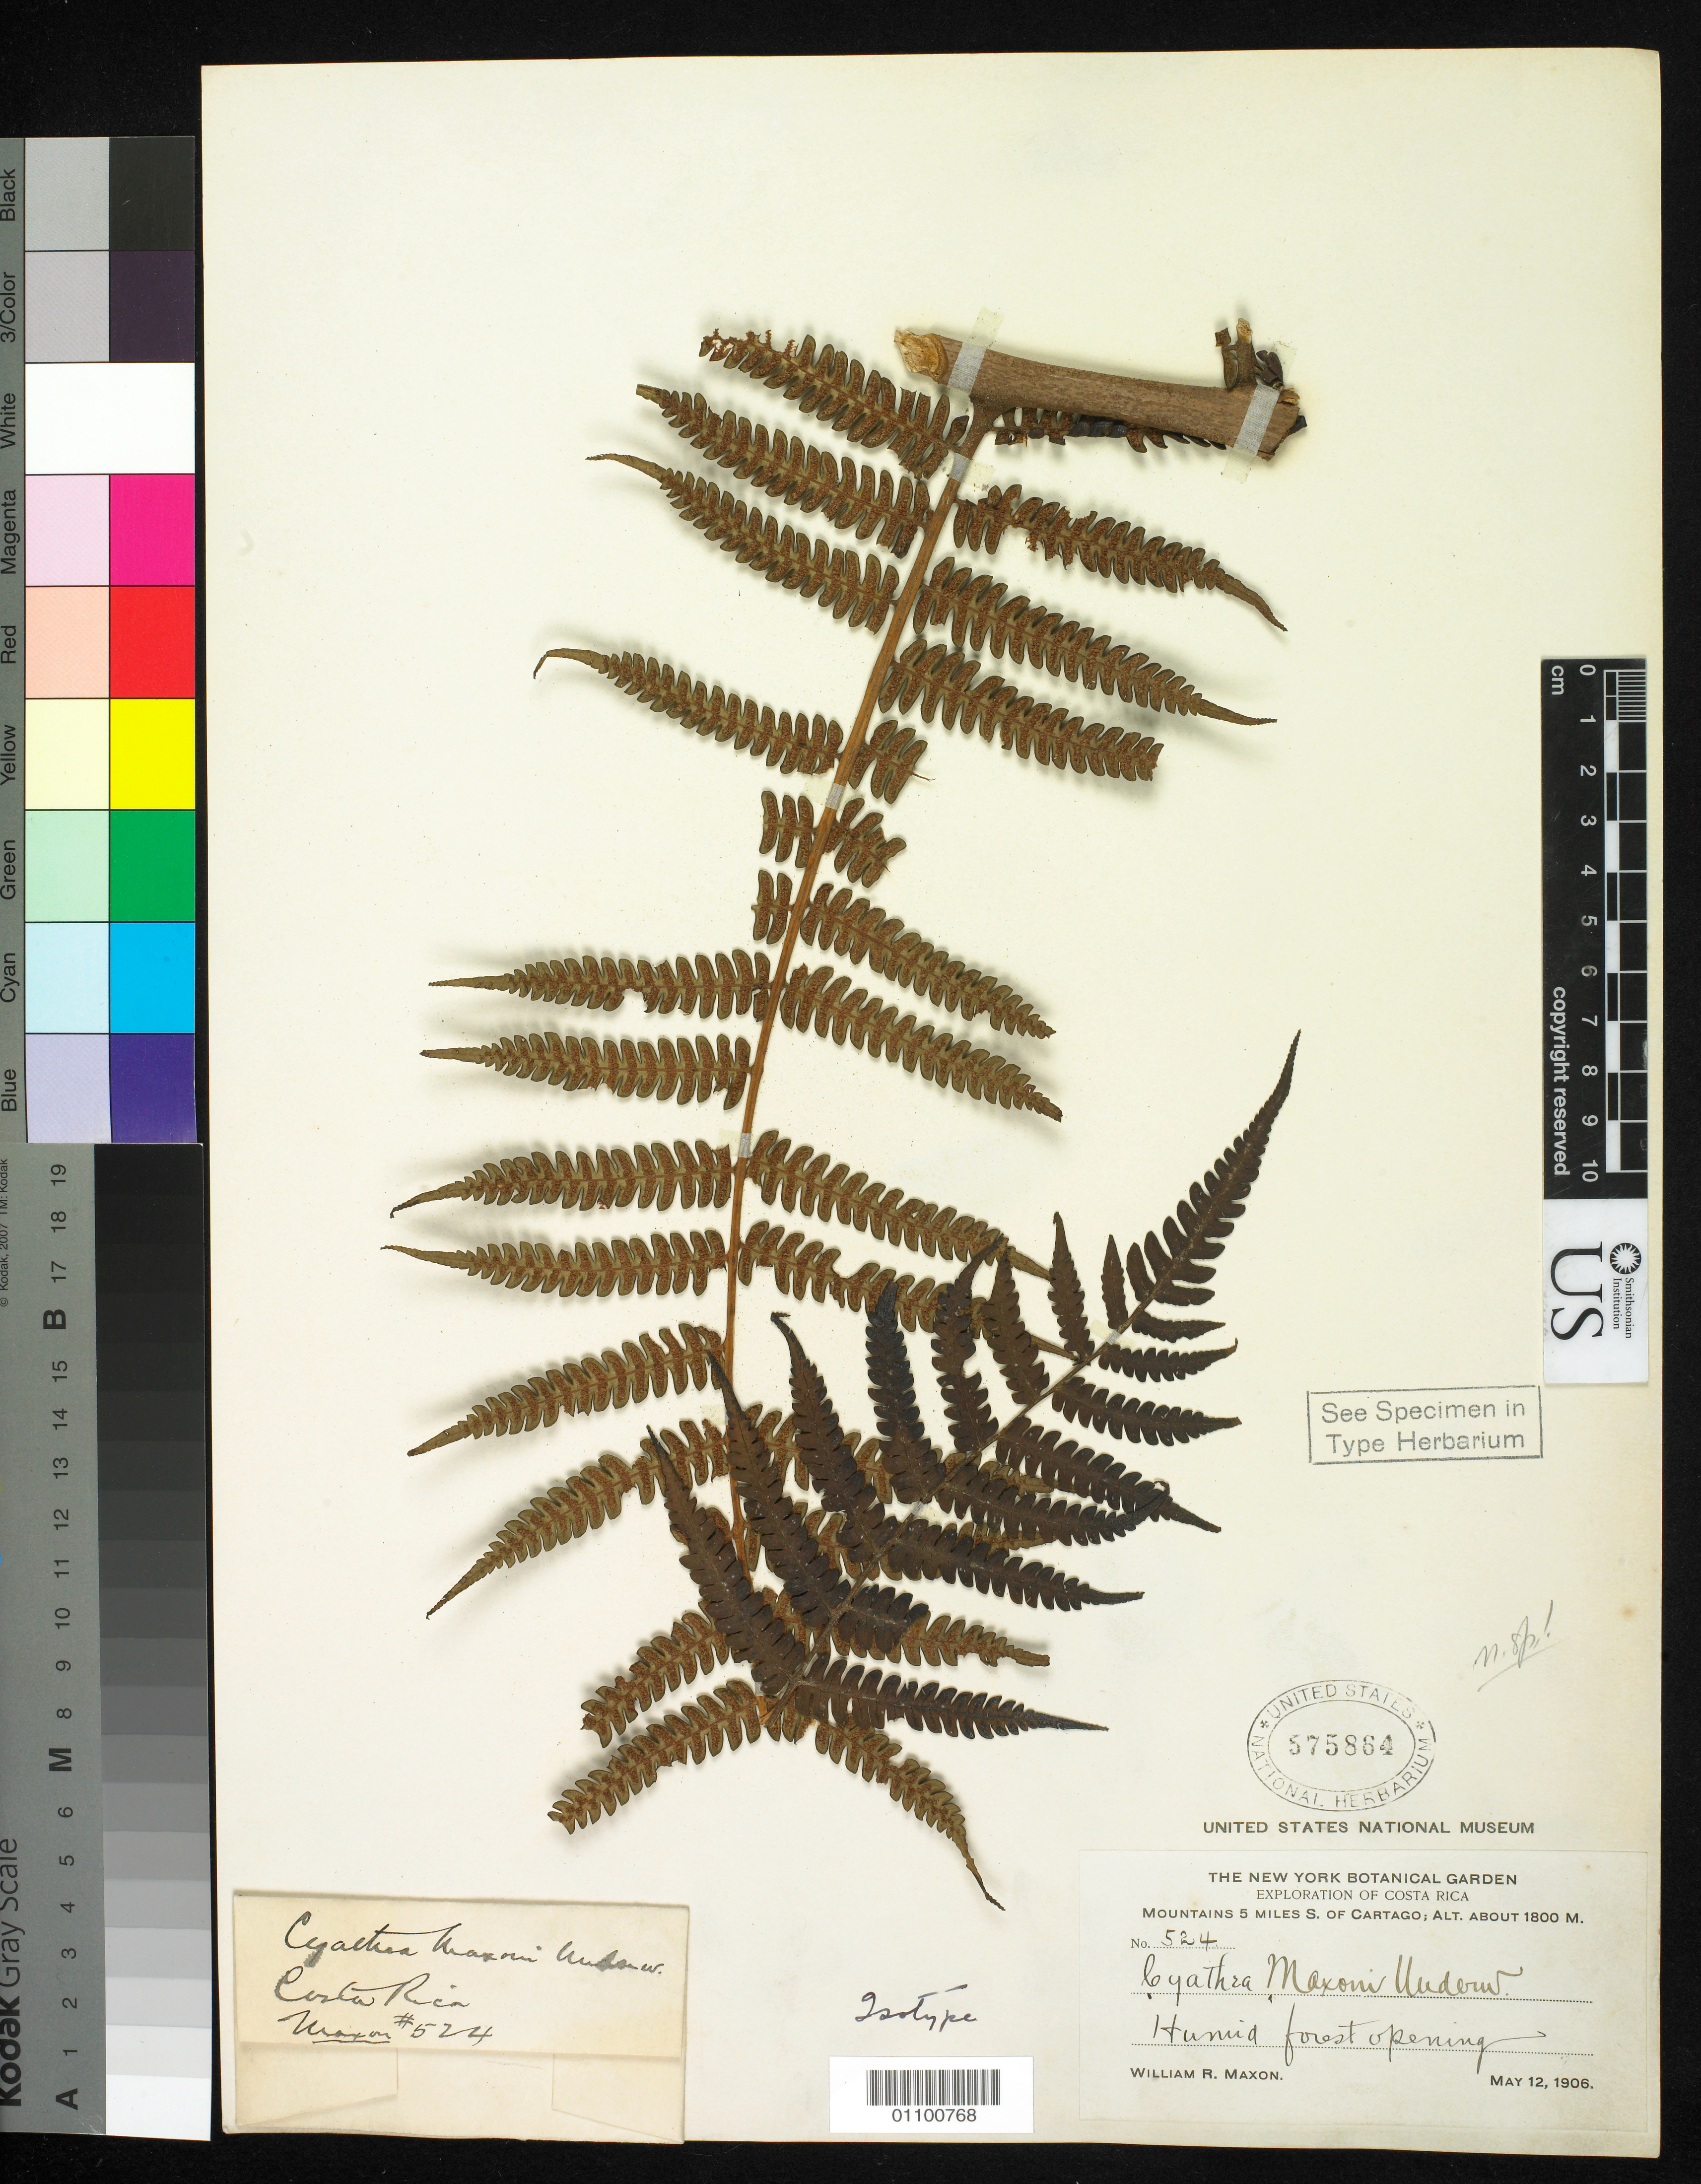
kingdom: Plantae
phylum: Tracheophyta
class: Polypodiopsida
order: Cyatheales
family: Cyatheaceae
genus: Cyathea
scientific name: Cyathea maxonii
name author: Underw. in Maxon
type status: Type Collection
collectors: W. R. Maxon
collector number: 524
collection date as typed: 12 May 1906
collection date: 1906-05-12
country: Costa Rica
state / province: Cartago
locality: Mountains 5 mi S of Cartago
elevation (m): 1800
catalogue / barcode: US 575864